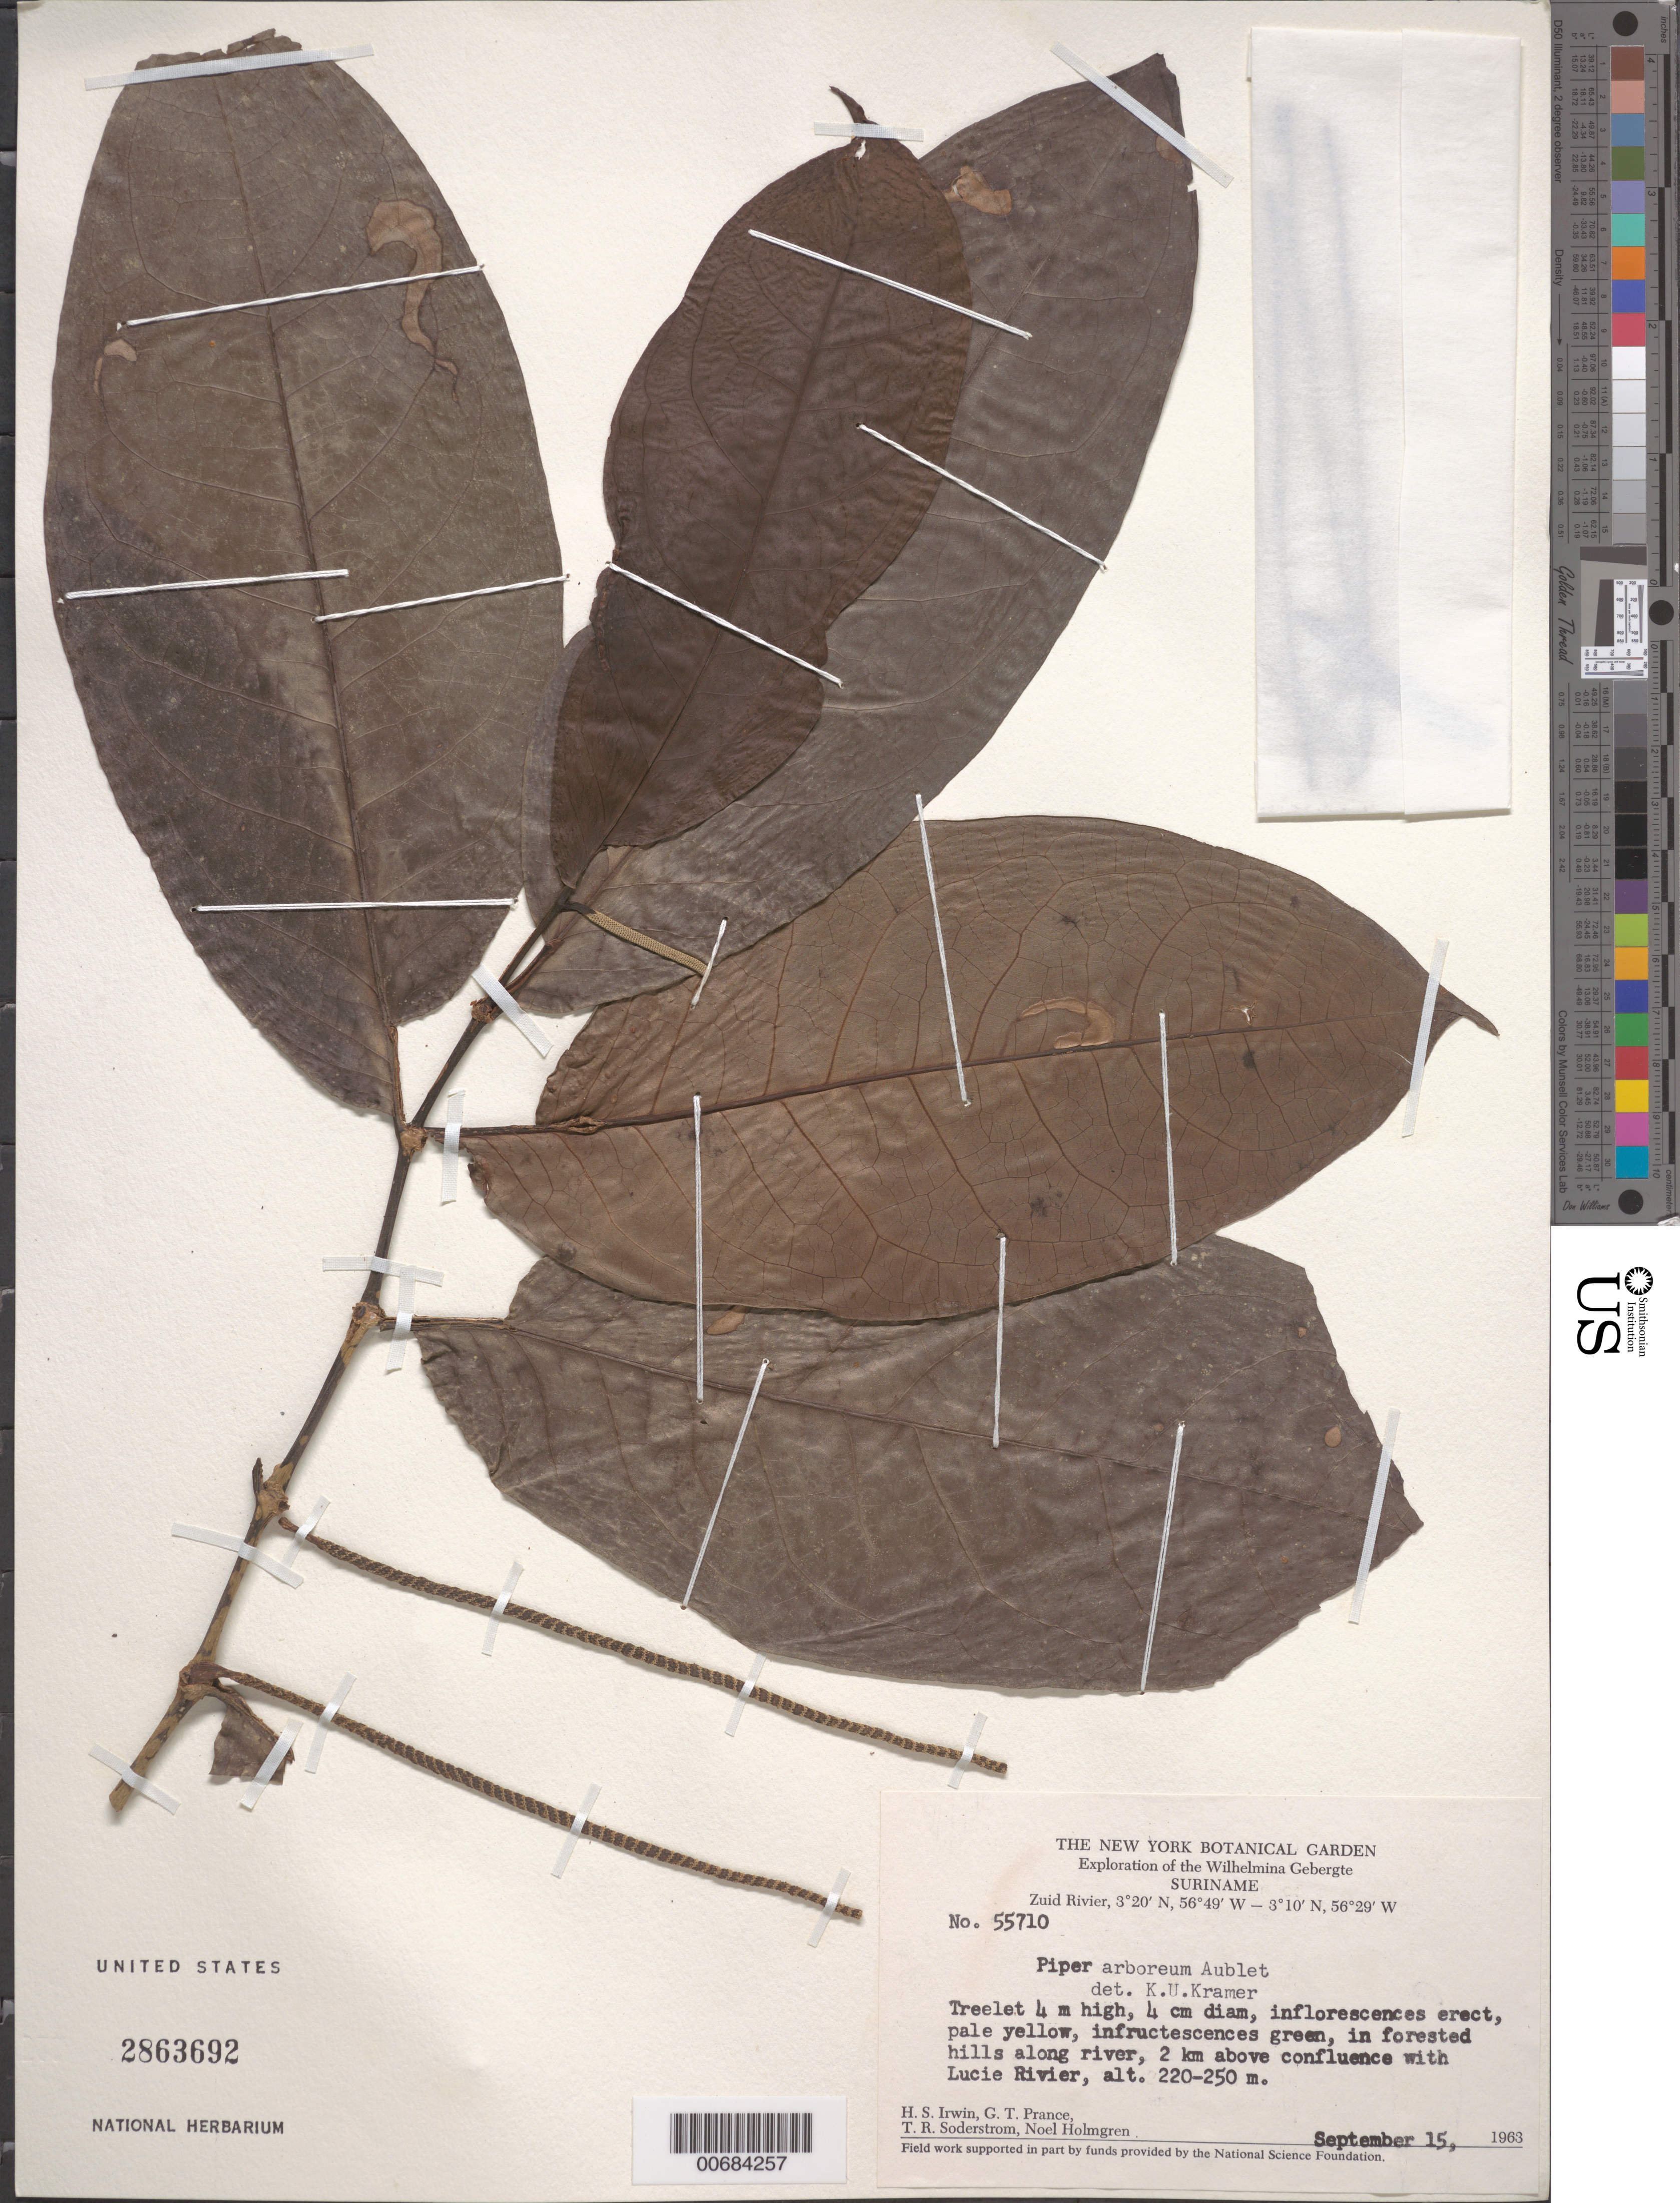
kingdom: Plantae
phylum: Tracheophyta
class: Magnoliopsida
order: Piperales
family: Piperaceae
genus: Piper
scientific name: Piper arboreum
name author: Aubl.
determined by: Kramer, K. U.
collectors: H. Irwin, G. T. Prance, T. R. Soderstrom & N. H. Holmgren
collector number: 55710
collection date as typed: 15-Sep-63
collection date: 1963-09-15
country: Suriname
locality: Zuid River, 2 km above confluence with Lucie R., Wilhelmina Gebergte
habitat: Forested hills along river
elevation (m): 220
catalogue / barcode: US 2863692